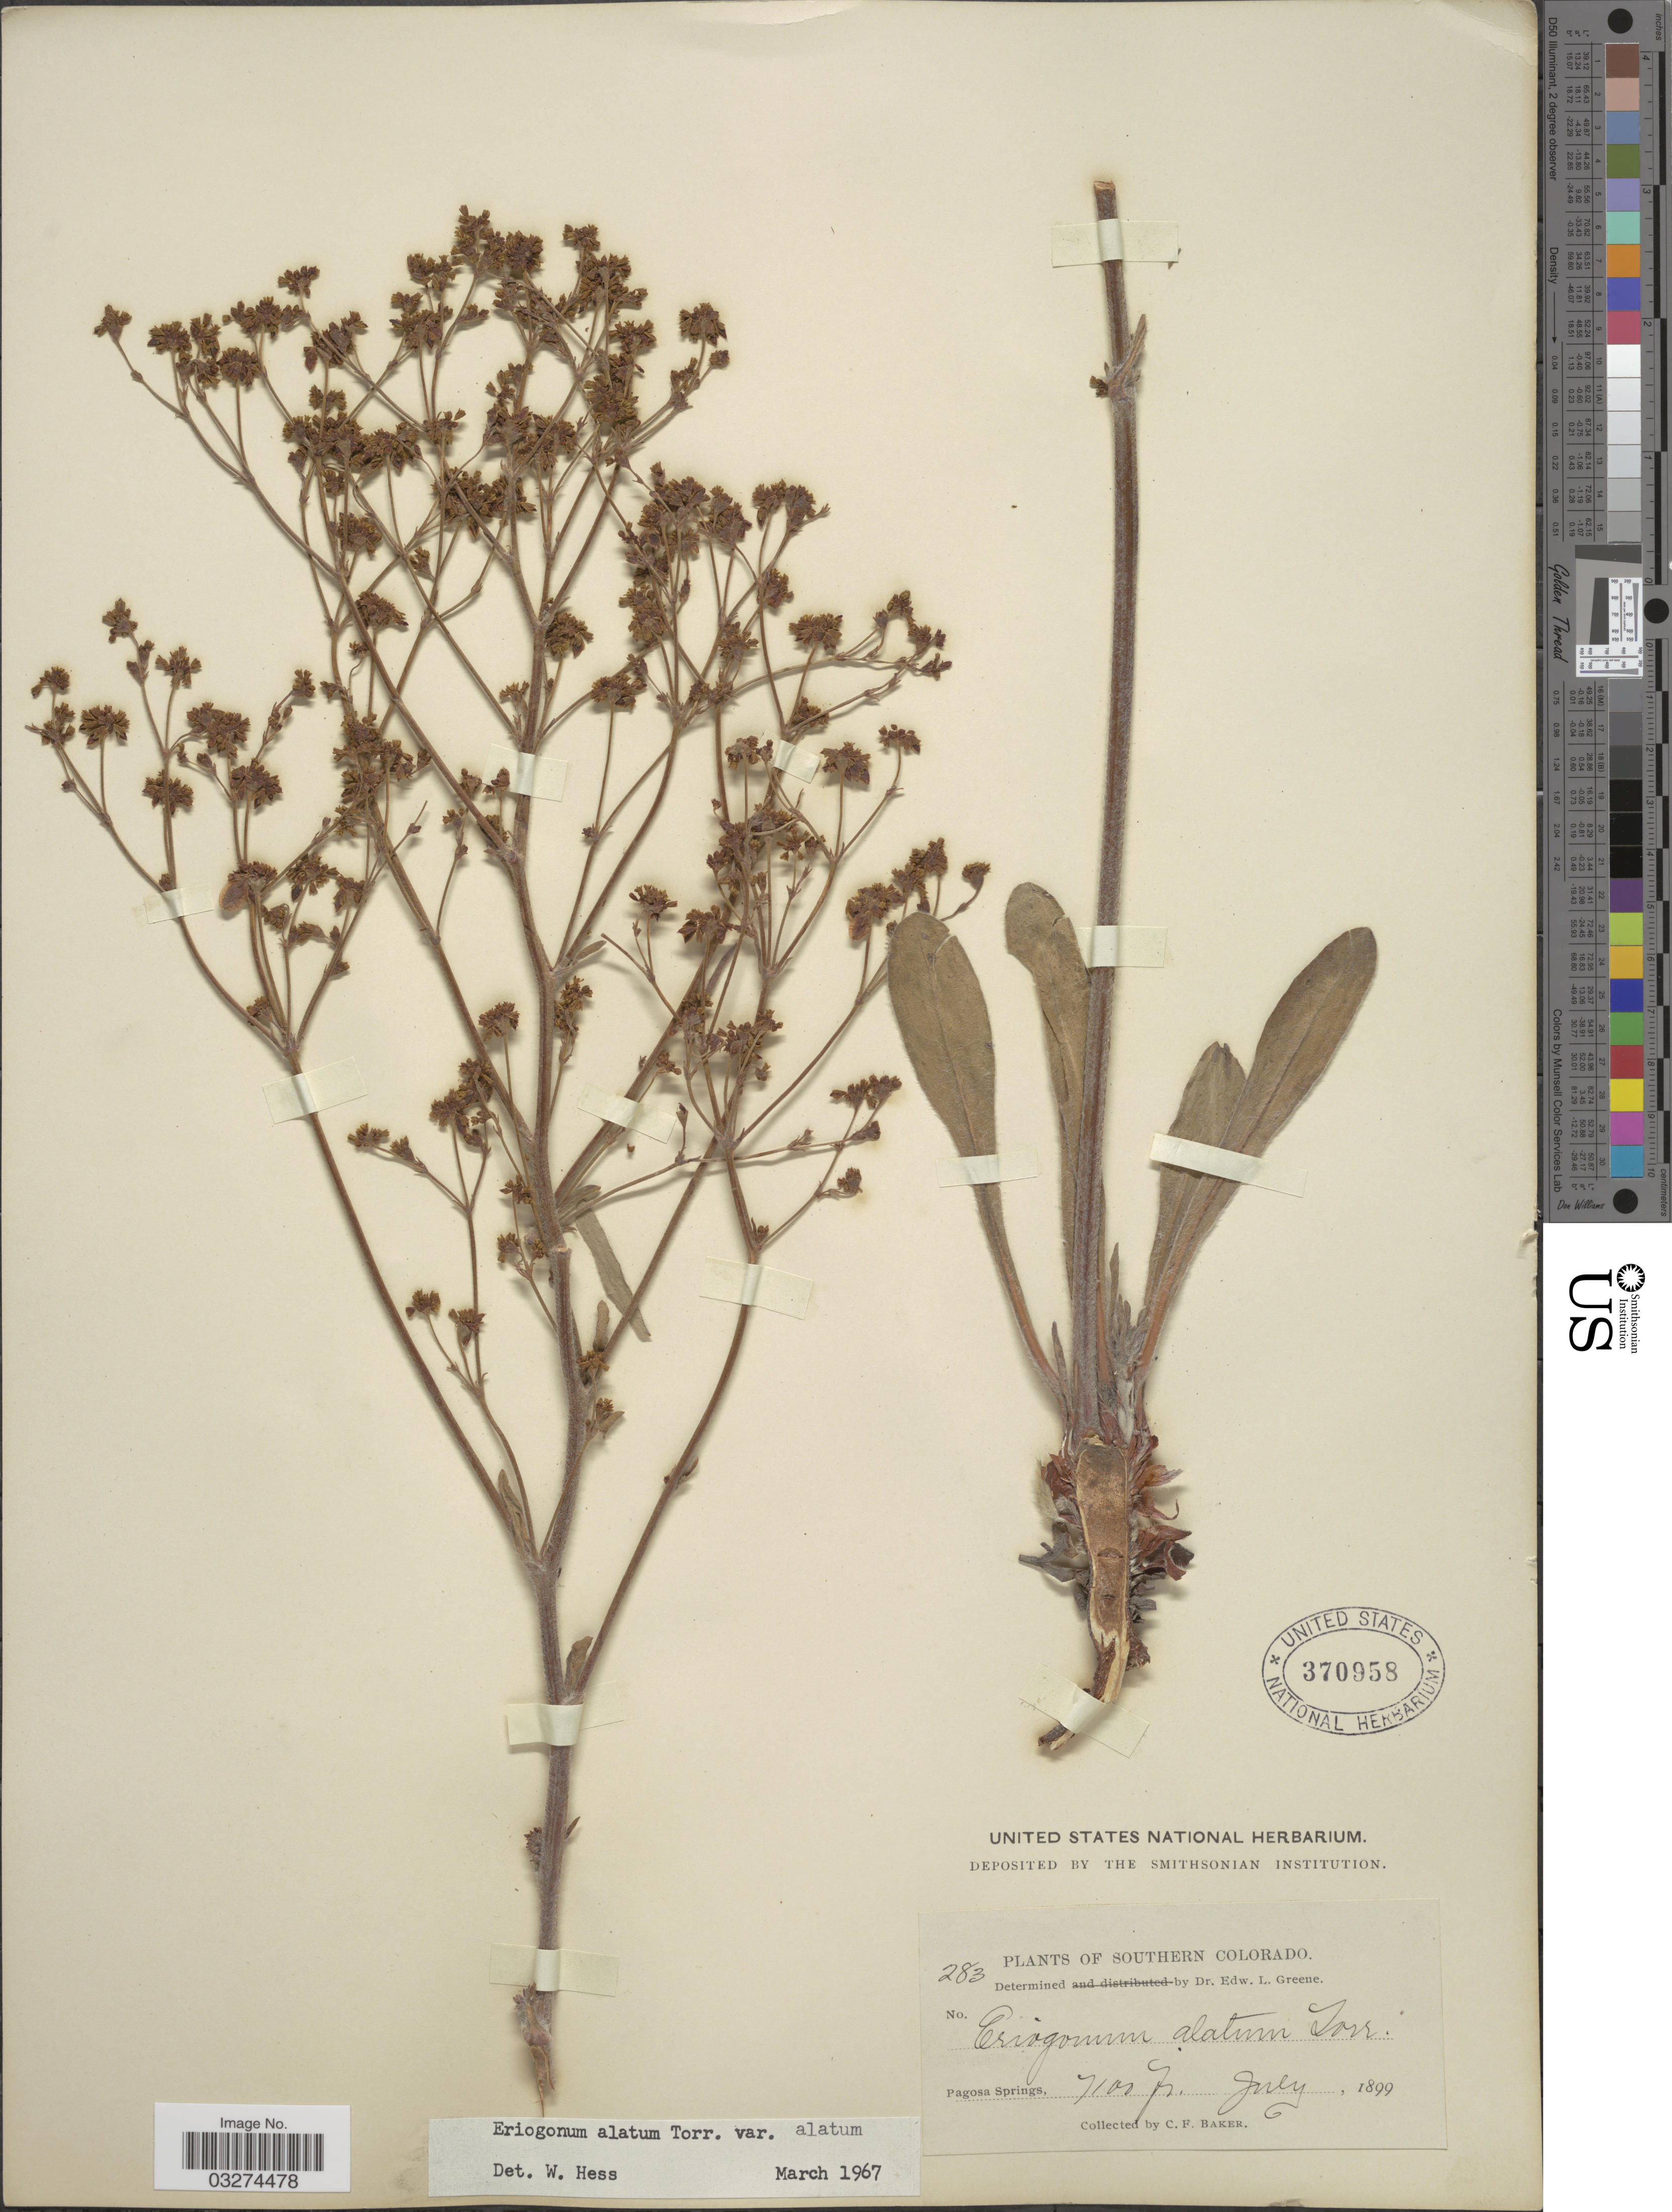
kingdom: Plantae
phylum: Tracheophyta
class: Magnoliopsida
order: Caryophyllales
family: Polygonaceae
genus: Eriogonum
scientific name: Eriogonum alatum var. alatum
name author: Torr.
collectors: C. F. Baker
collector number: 283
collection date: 1899-07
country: United States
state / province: Colorado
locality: Southern Colorado, Pagosa Springs.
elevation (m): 2164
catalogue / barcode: US 370958